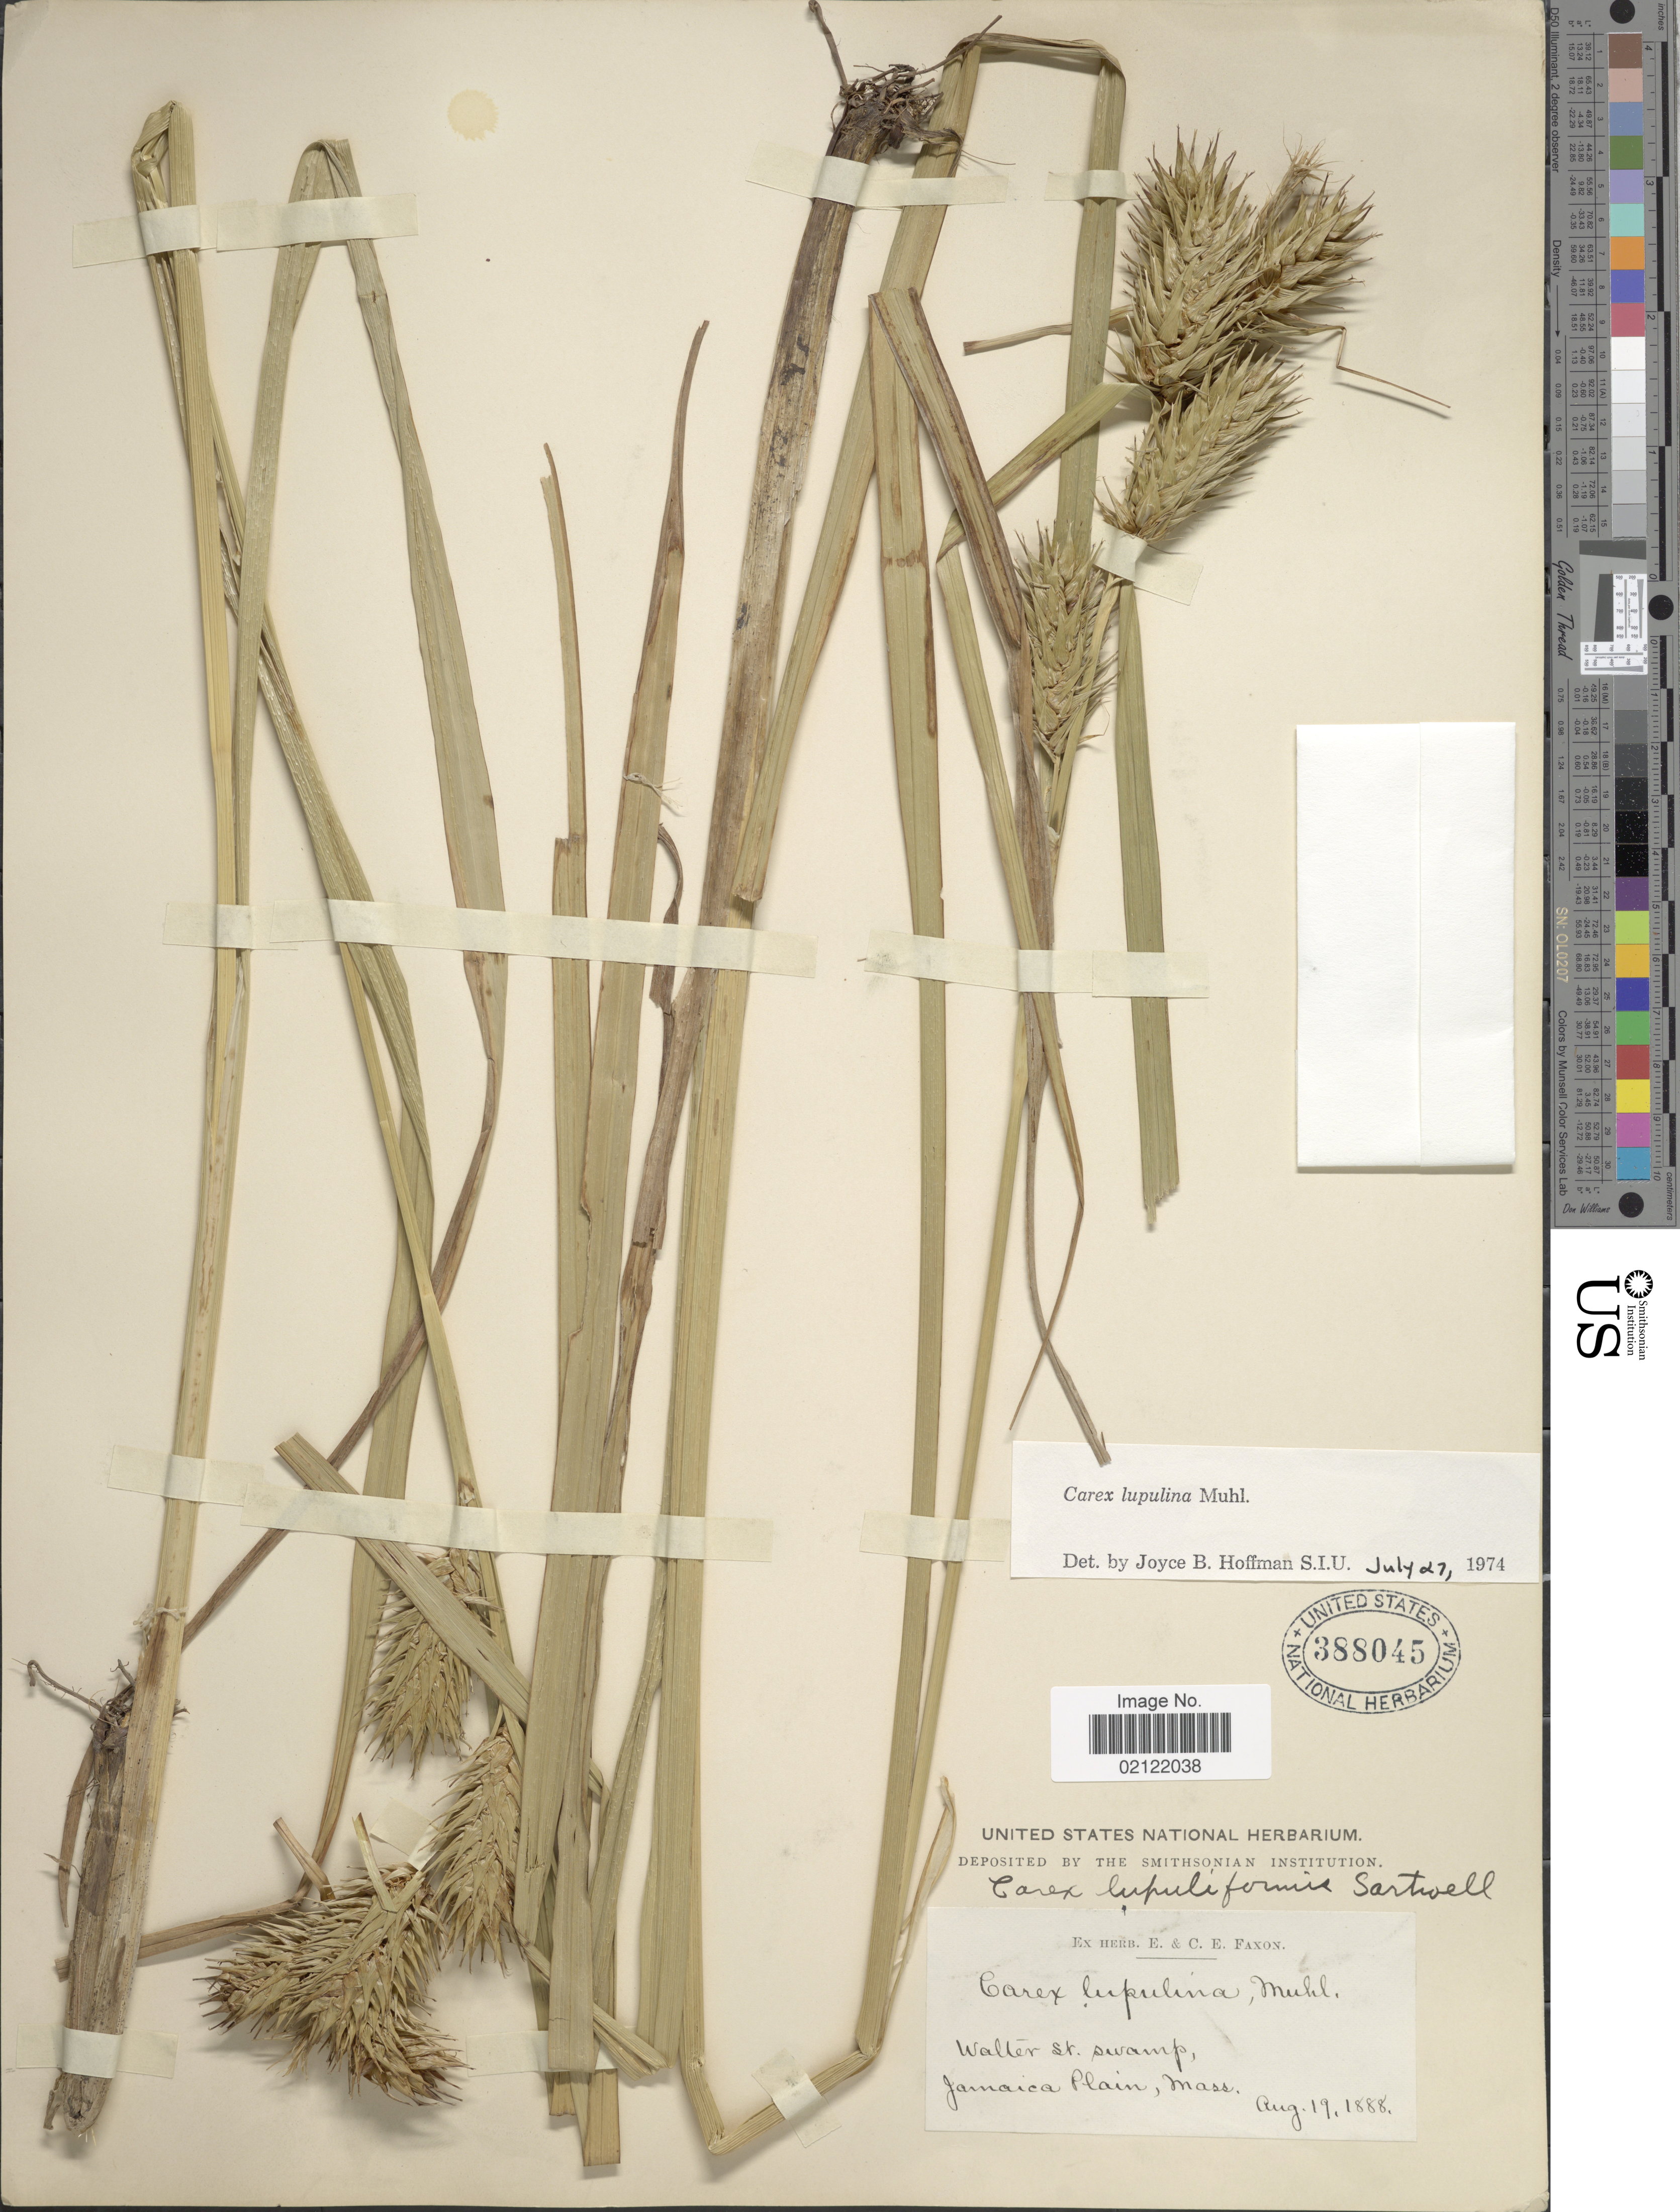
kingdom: Plantae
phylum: Tracheophyta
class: Liliopsida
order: Poales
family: Cyperaceae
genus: Carex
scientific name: Carex lupulina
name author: Muhl. ex Willd.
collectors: ex herb. E. & C.E. Faxon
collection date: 1888-08-19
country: United States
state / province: Massachusetts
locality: Walter St. swamp, Jamaica Plain, Mass.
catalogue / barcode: US 388045